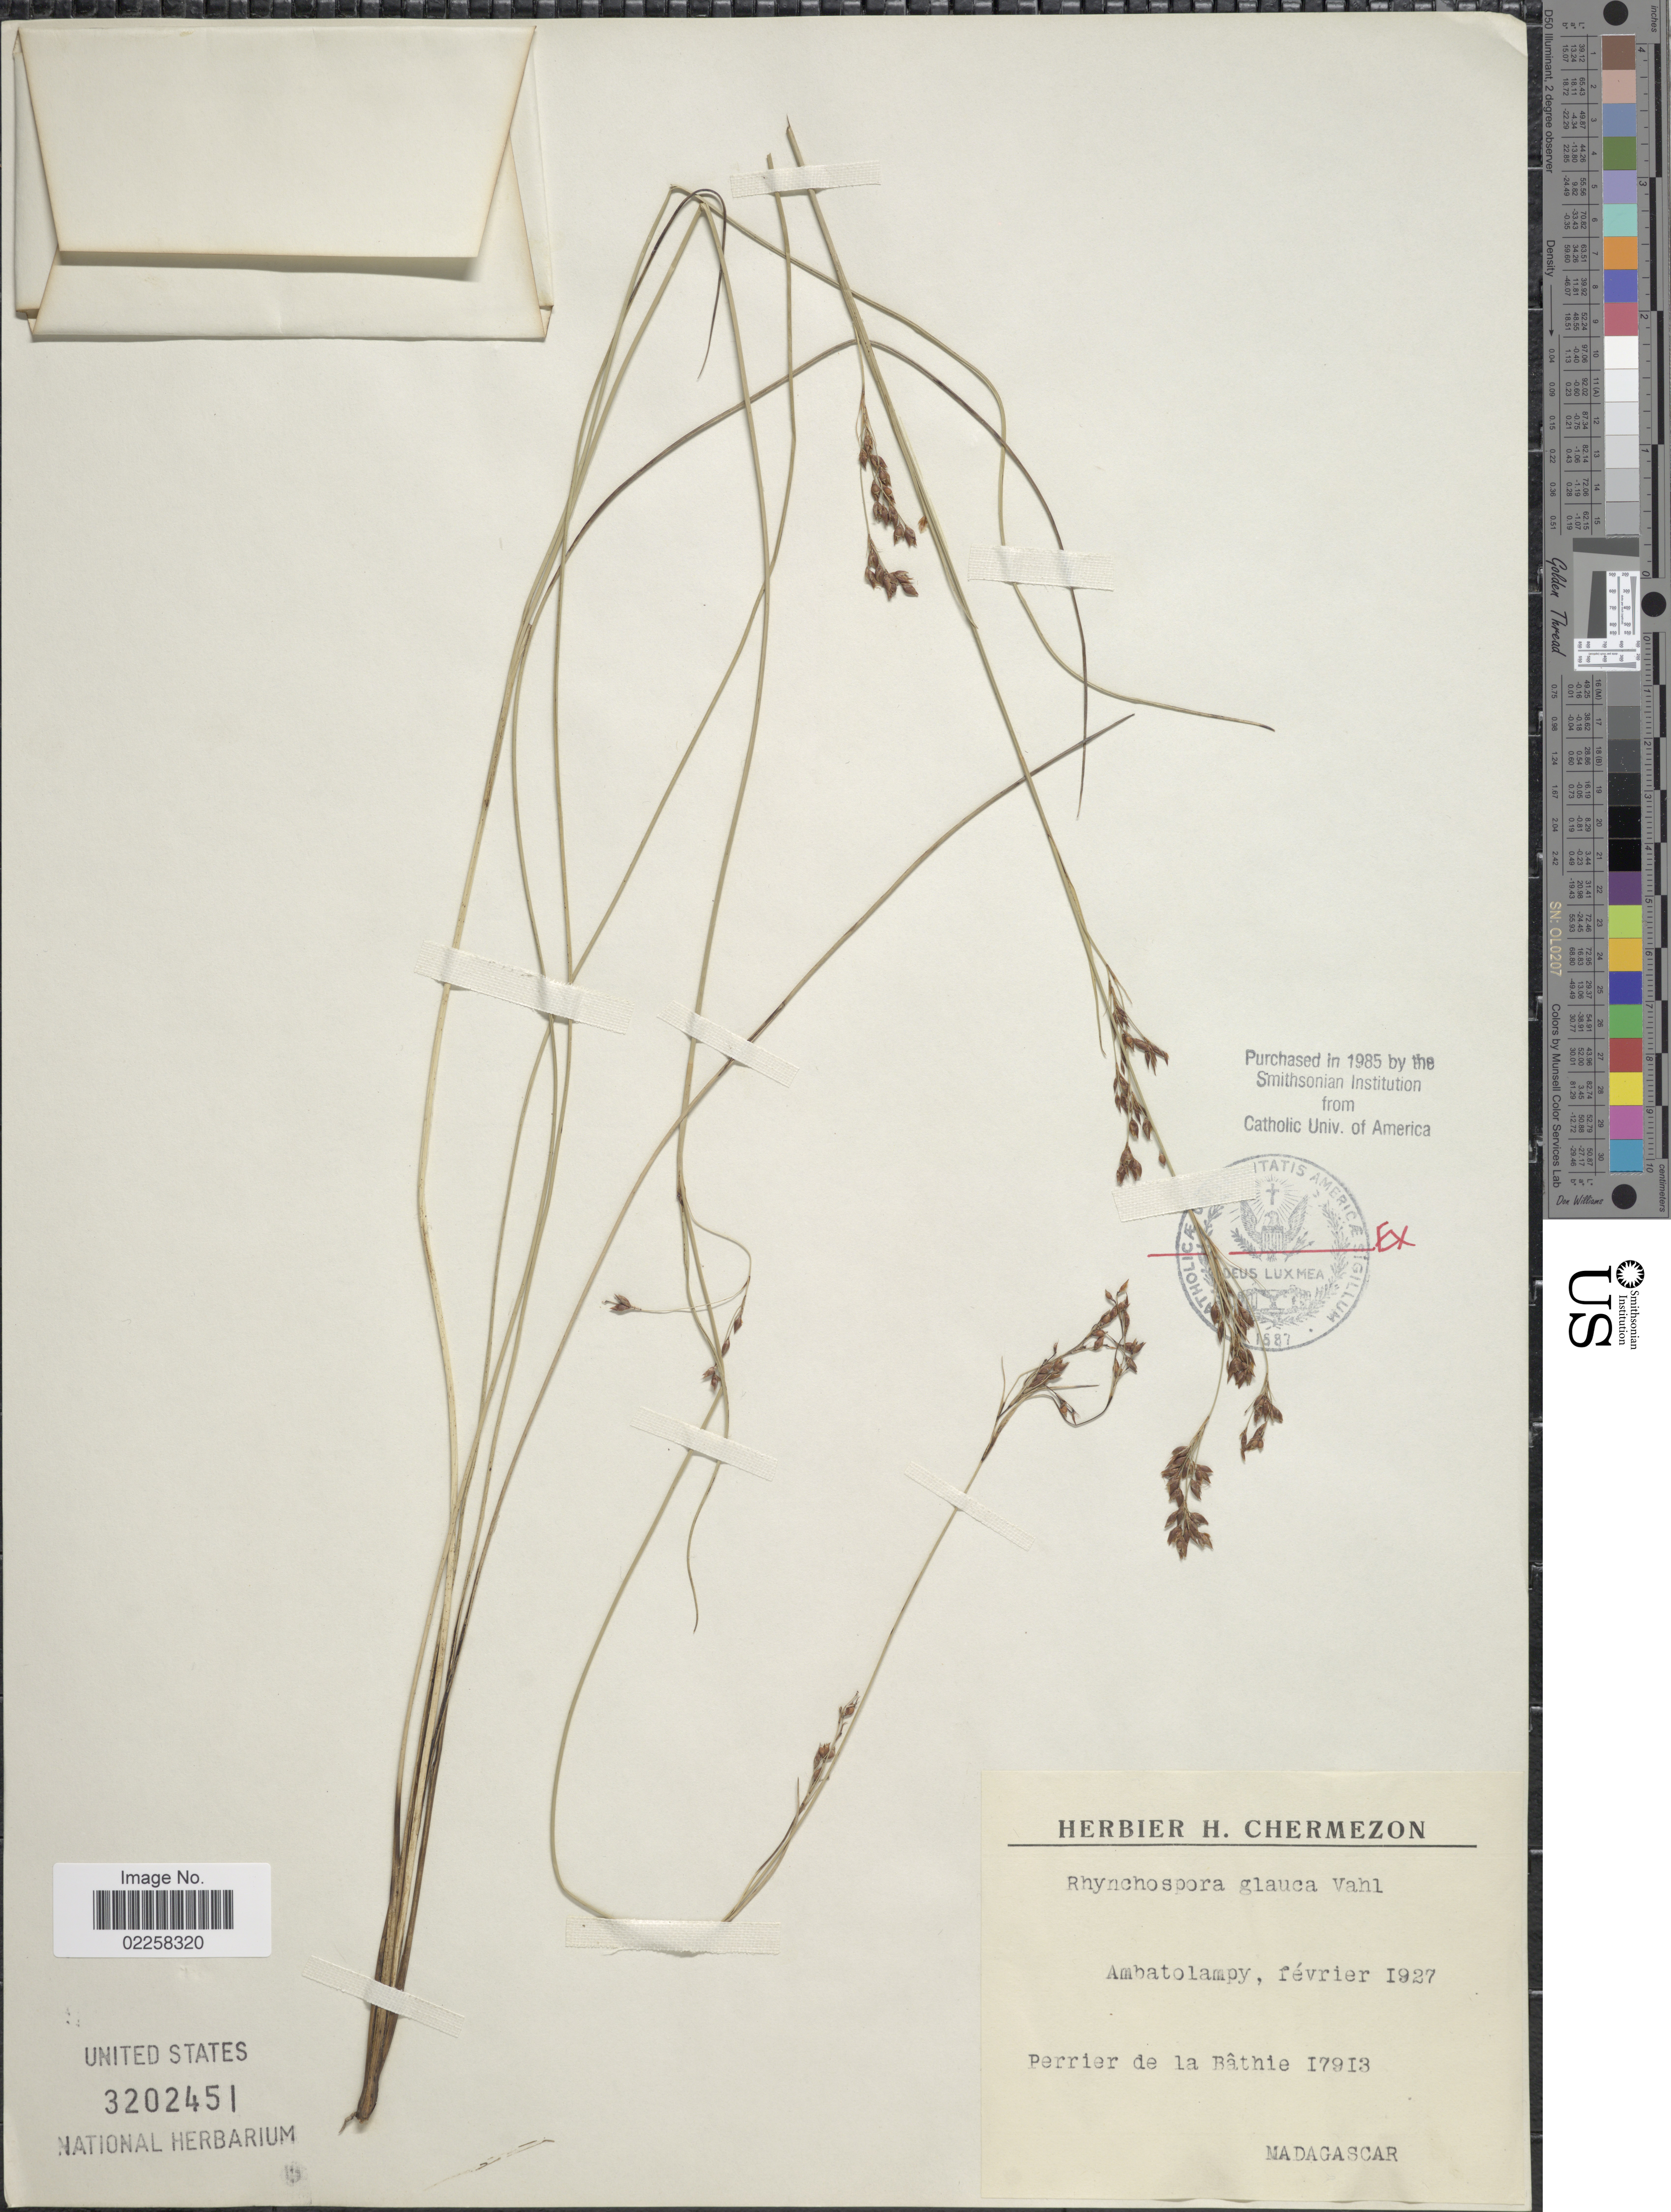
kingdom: Plantae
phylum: Tracheophyta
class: Liliopsida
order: Poales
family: Cyperaceae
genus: Rhynchospora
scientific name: Rhynchospora rugosa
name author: (Vahl) Gale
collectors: Perrier de la Bâthie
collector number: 17913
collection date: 1927-02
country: Madagascar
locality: Ambatolampy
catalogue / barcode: US 3202451